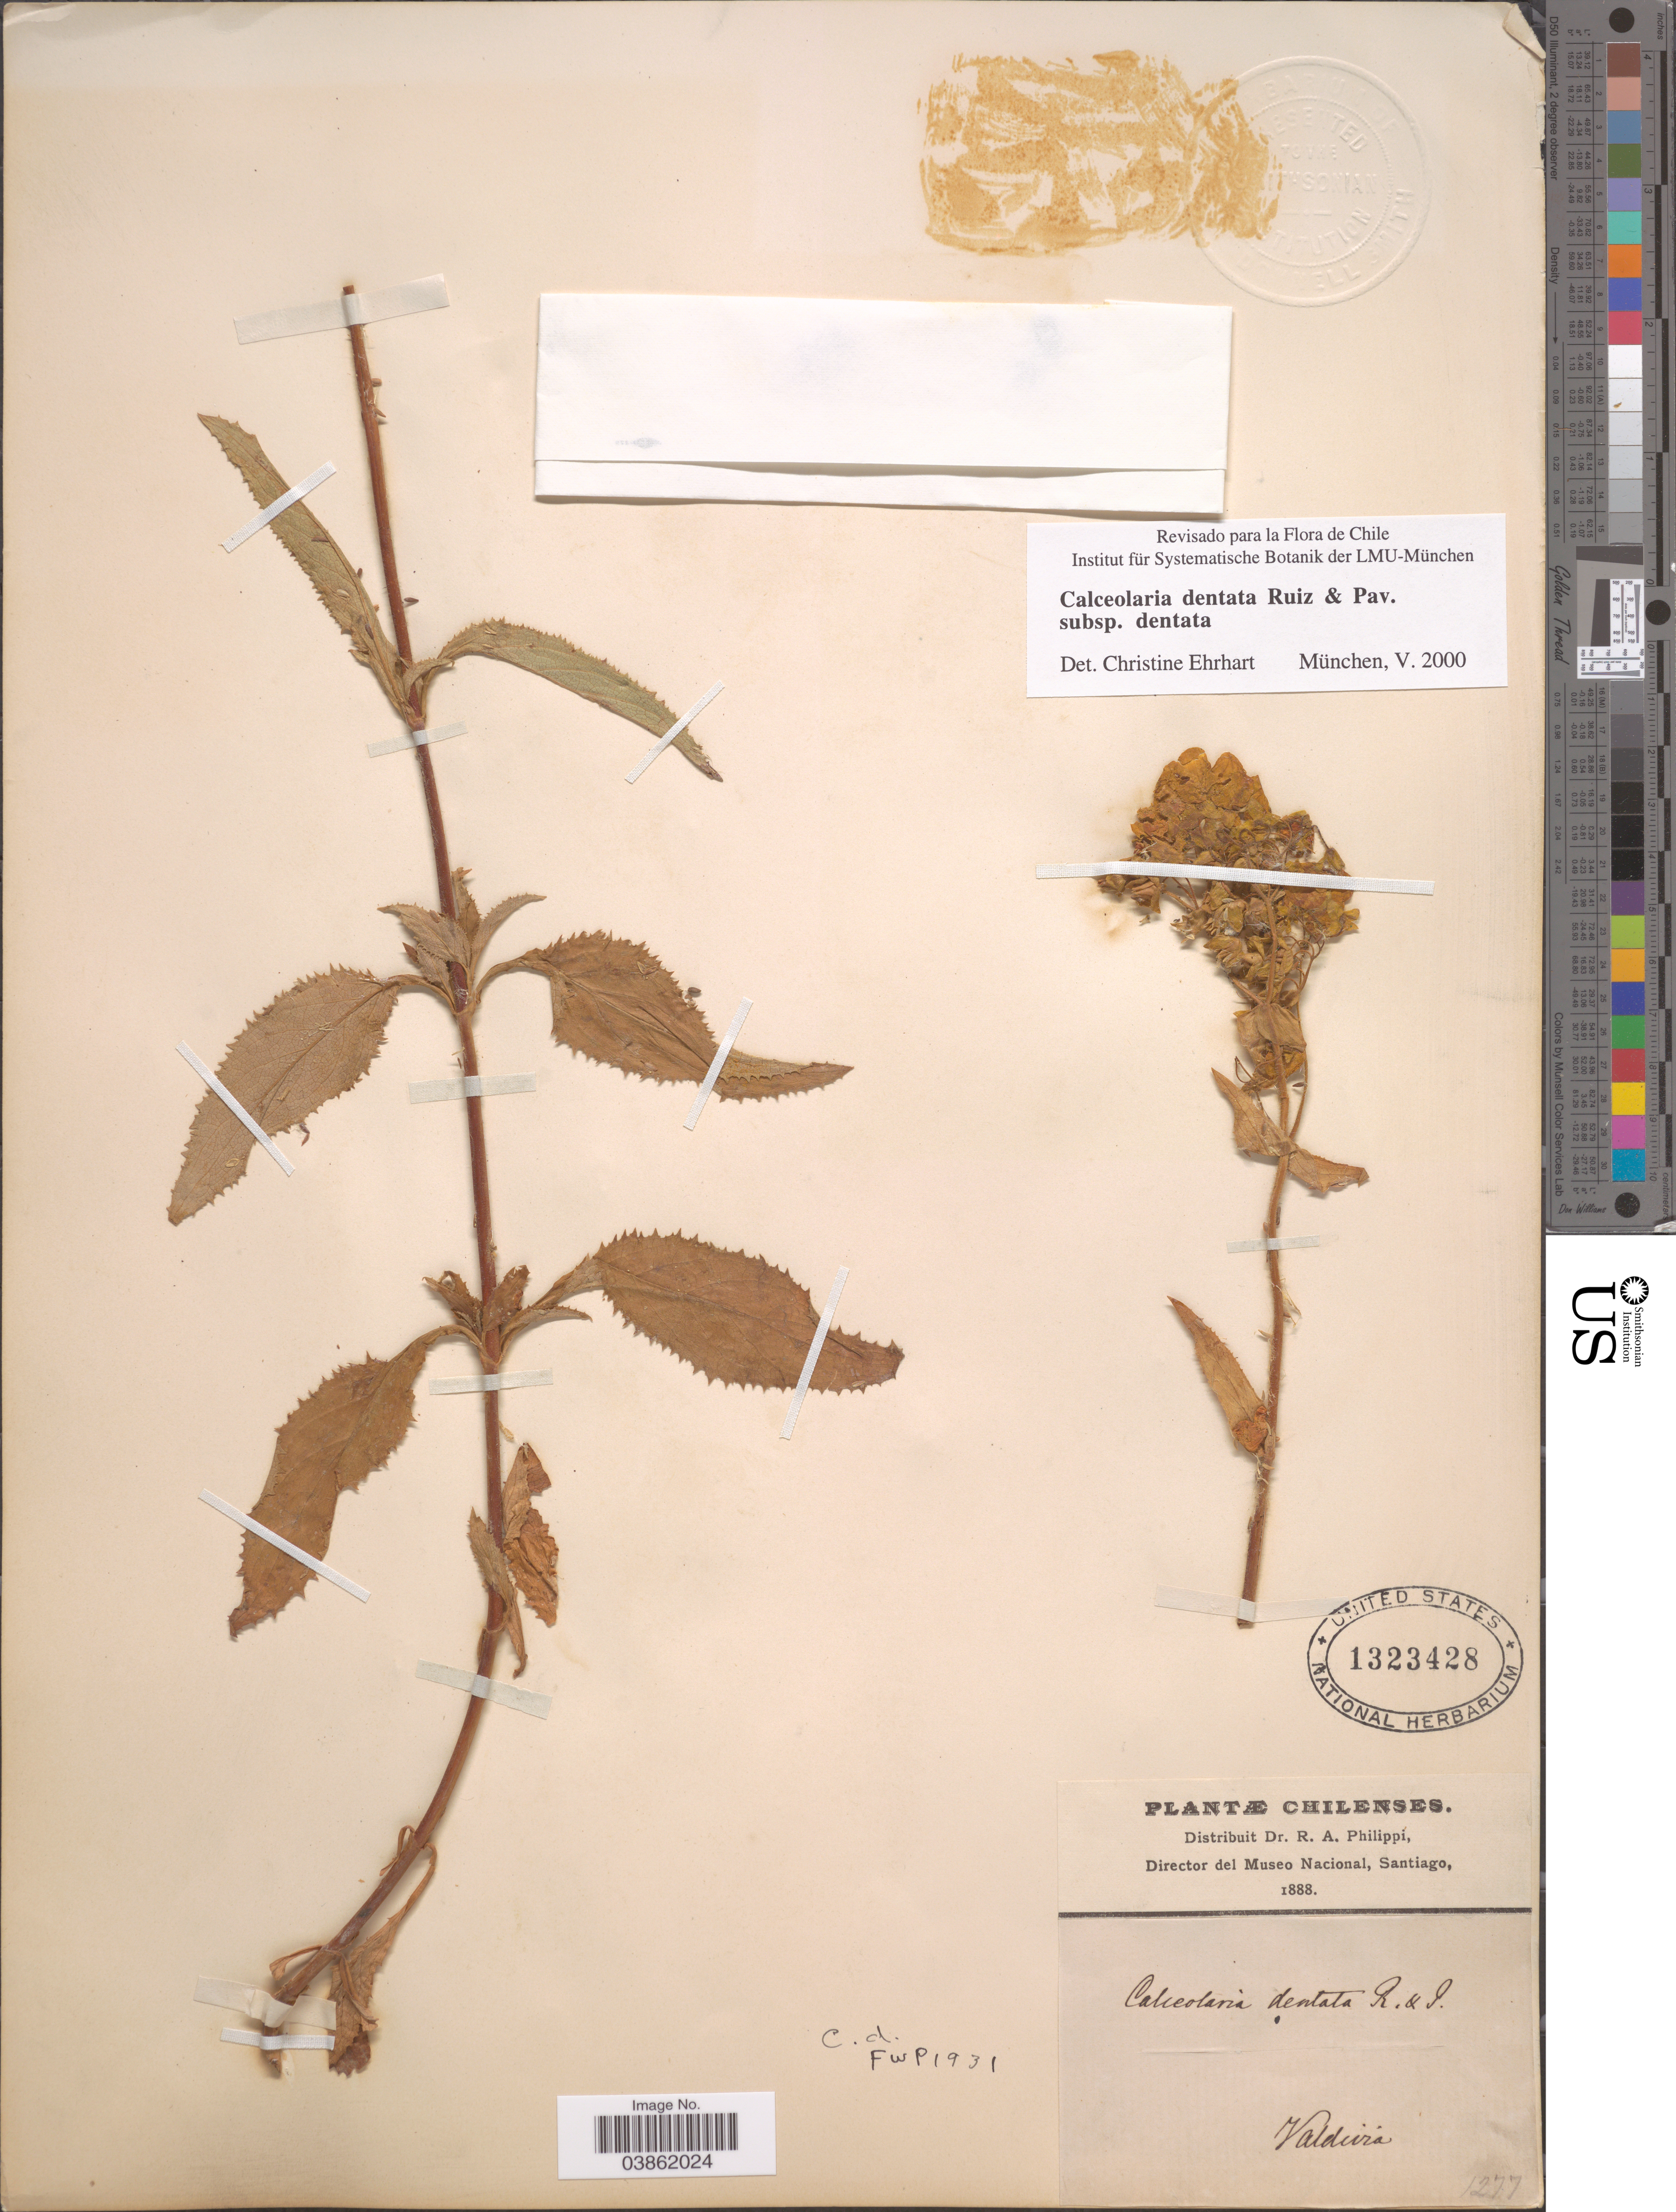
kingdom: Plantae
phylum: Tracheophyta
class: Magnoliopsida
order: Lamiales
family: Calceolariaceae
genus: Calceolaria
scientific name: Calceolaria dentata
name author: Ruiz & Pav.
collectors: ex. herb. R.A. Philippi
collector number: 1277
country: Chile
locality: Valdivia.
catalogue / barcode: US 1323428